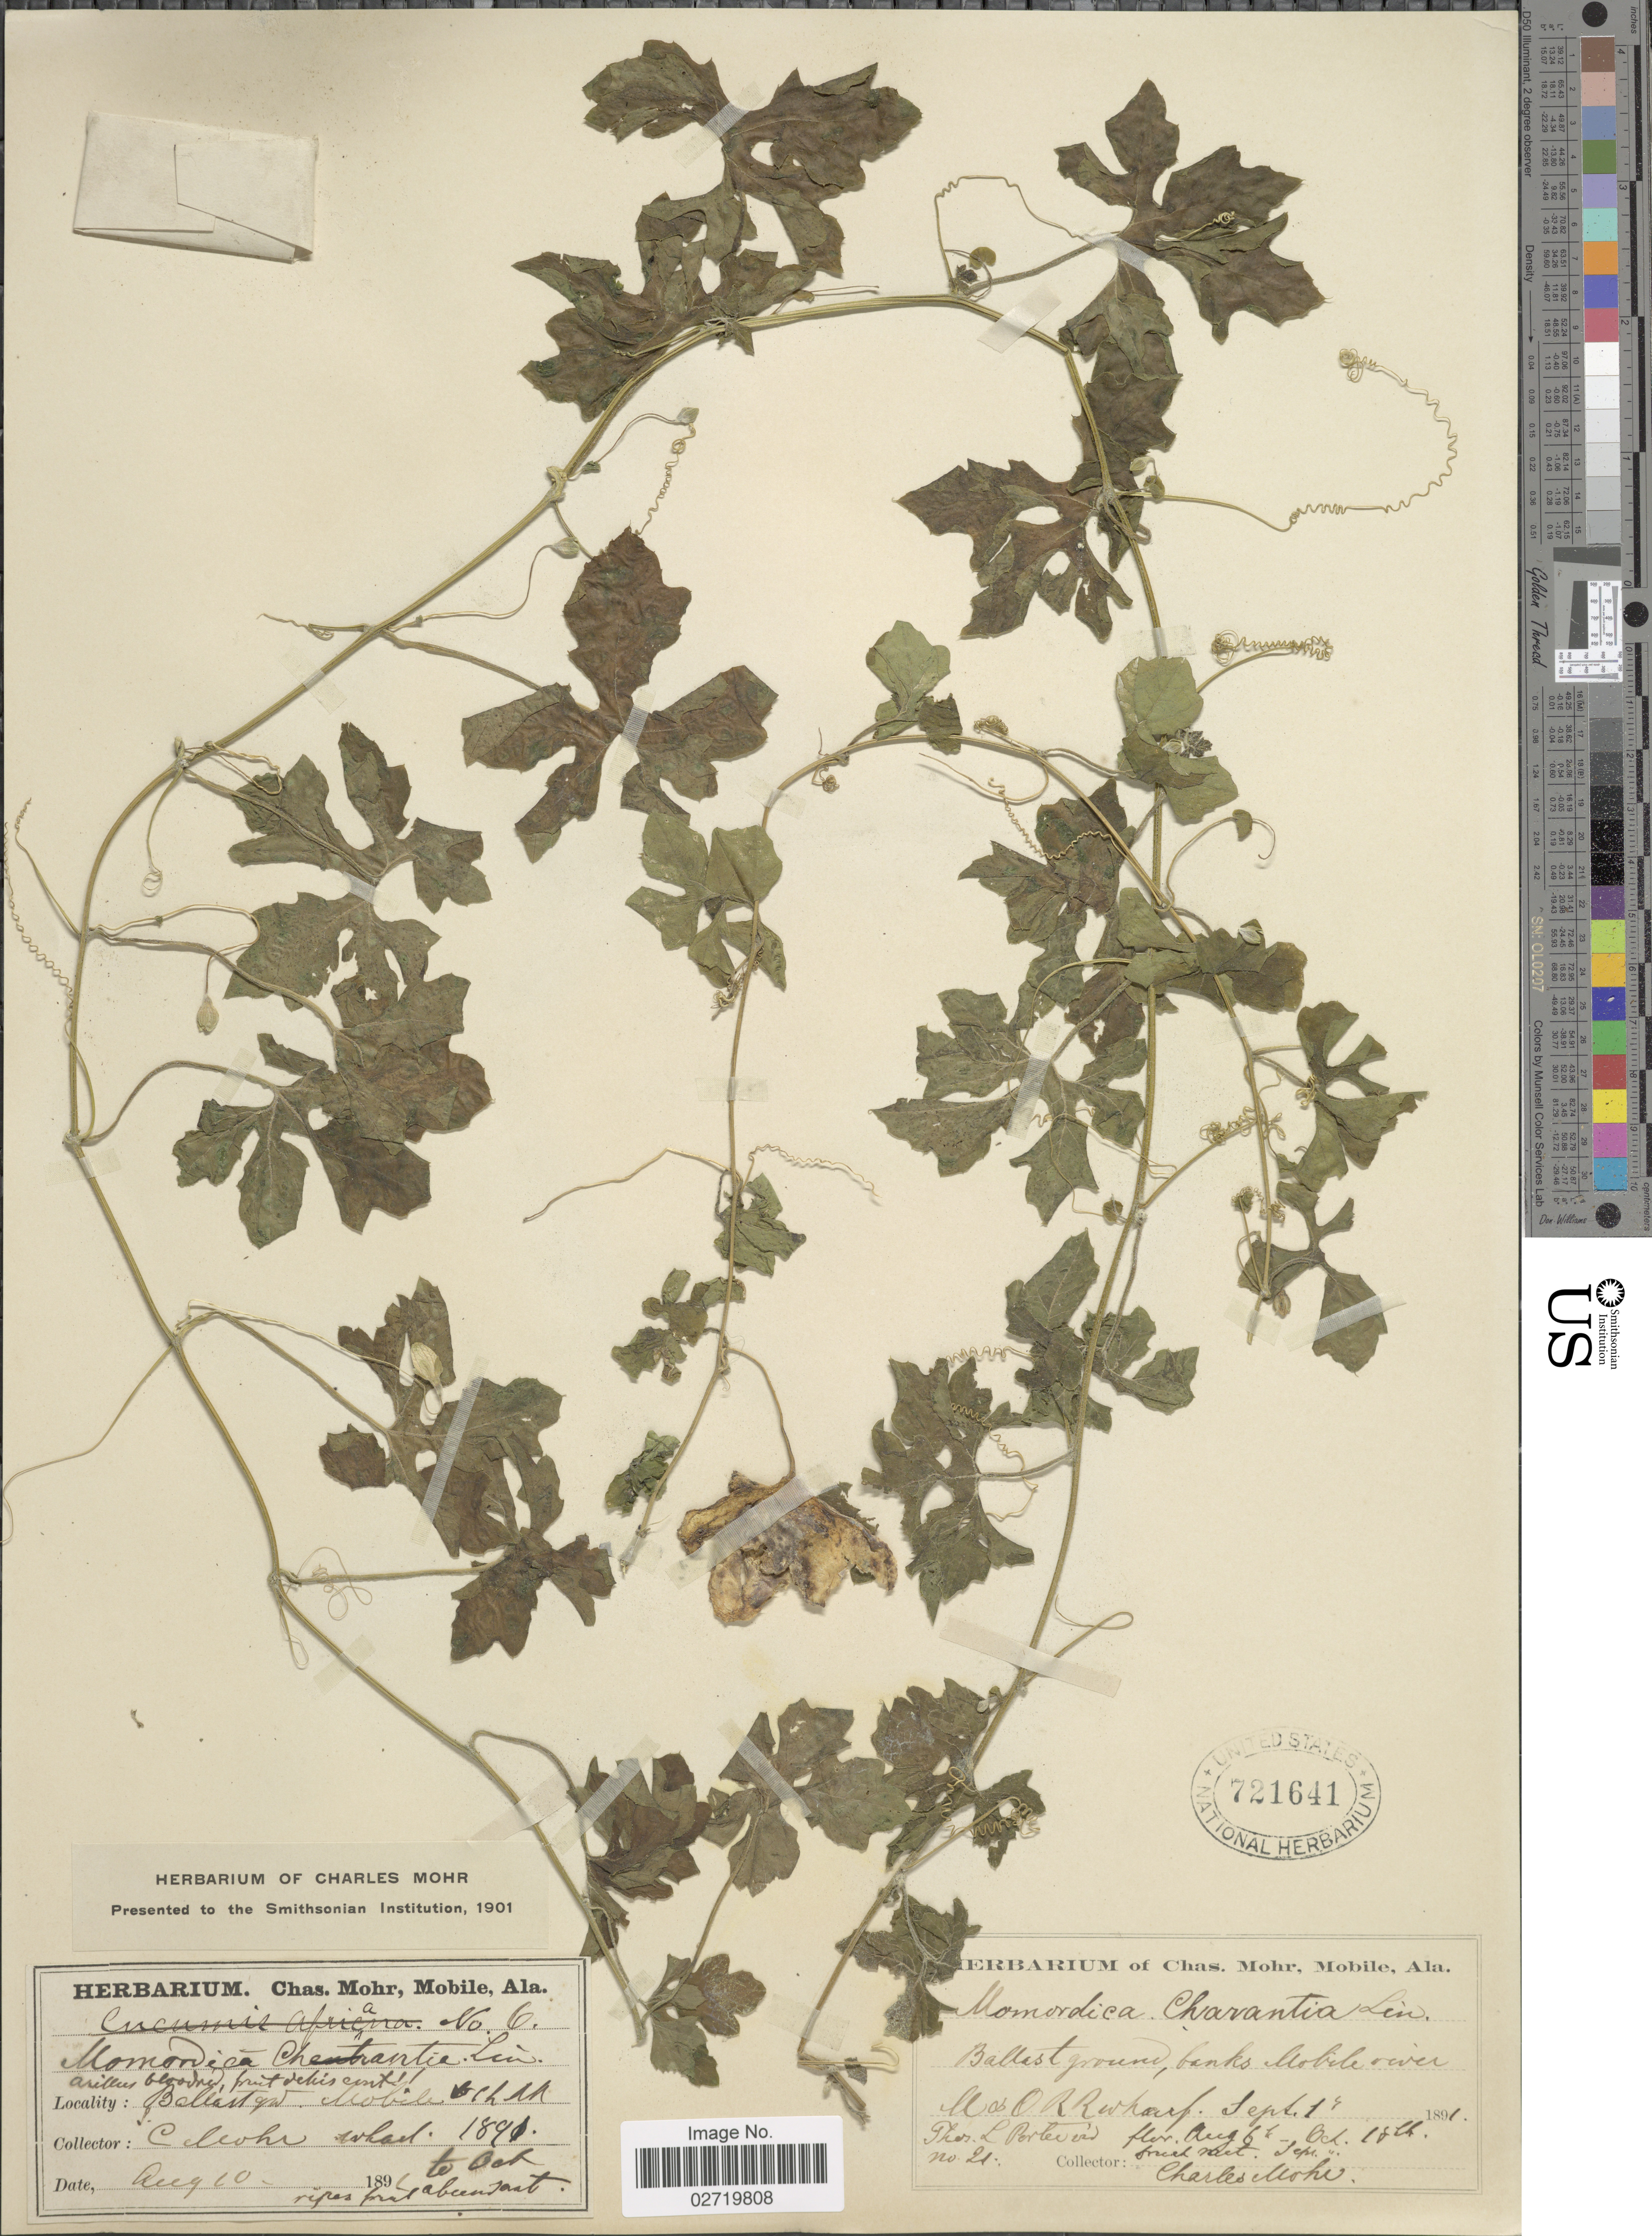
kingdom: Plantae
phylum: Tracheophyta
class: Magnoliopsida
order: Cucurbitales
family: Cucurbitaceae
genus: Momordica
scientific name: Momordica charantia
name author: L.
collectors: C. T. Mohr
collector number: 21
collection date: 1891-08-06/1891-10-18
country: United States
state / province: Alabama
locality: Ballast ground, banks Mobile river. Mobile.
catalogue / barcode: US 721641